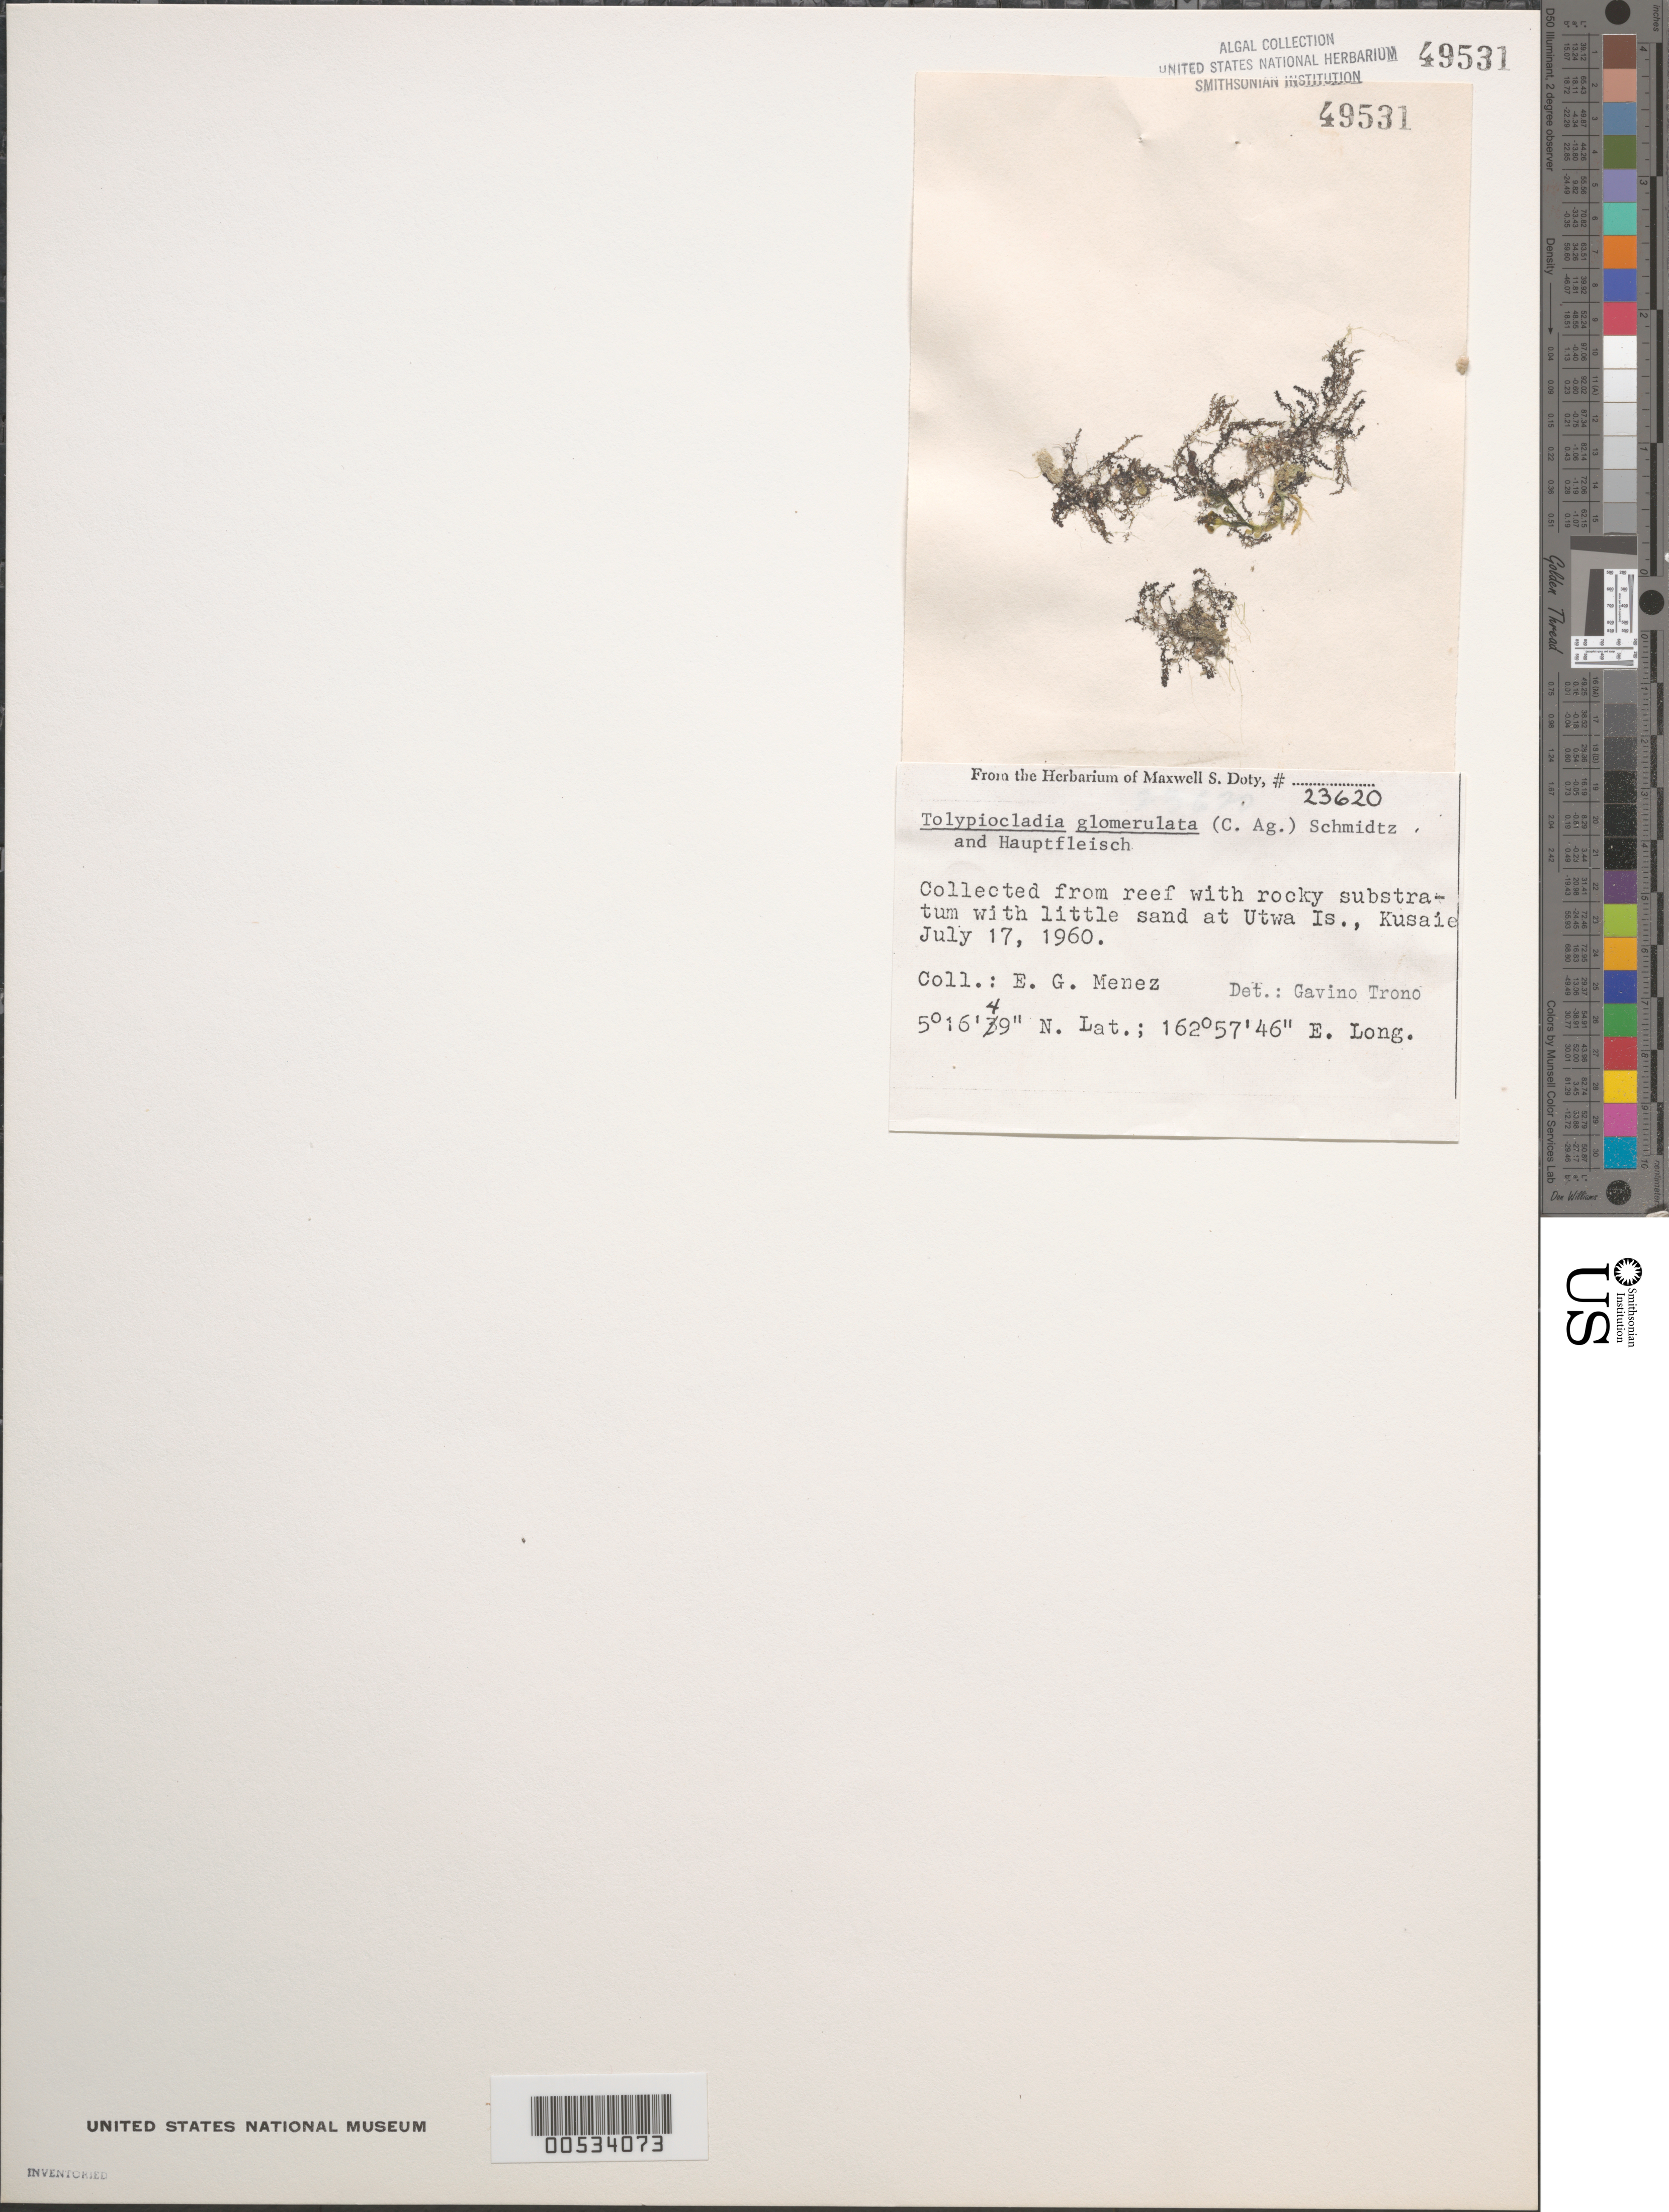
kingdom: Plantae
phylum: Rhodophyta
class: Florideophyceae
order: Ceramiales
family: Rhodomelaceae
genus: Tolypiocladia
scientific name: Tolypiocladia glomerulata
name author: (C. Agardh) F. Schmitz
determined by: Trono, Gavino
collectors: Meñez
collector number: MSD 23620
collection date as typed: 17 Jul 1960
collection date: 1960-07-17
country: Micronesia, Federated States of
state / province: Kosrae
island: Utwa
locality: Utwa Island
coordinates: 5 16' 49" N, 162 57' 46" E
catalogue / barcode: US 49531